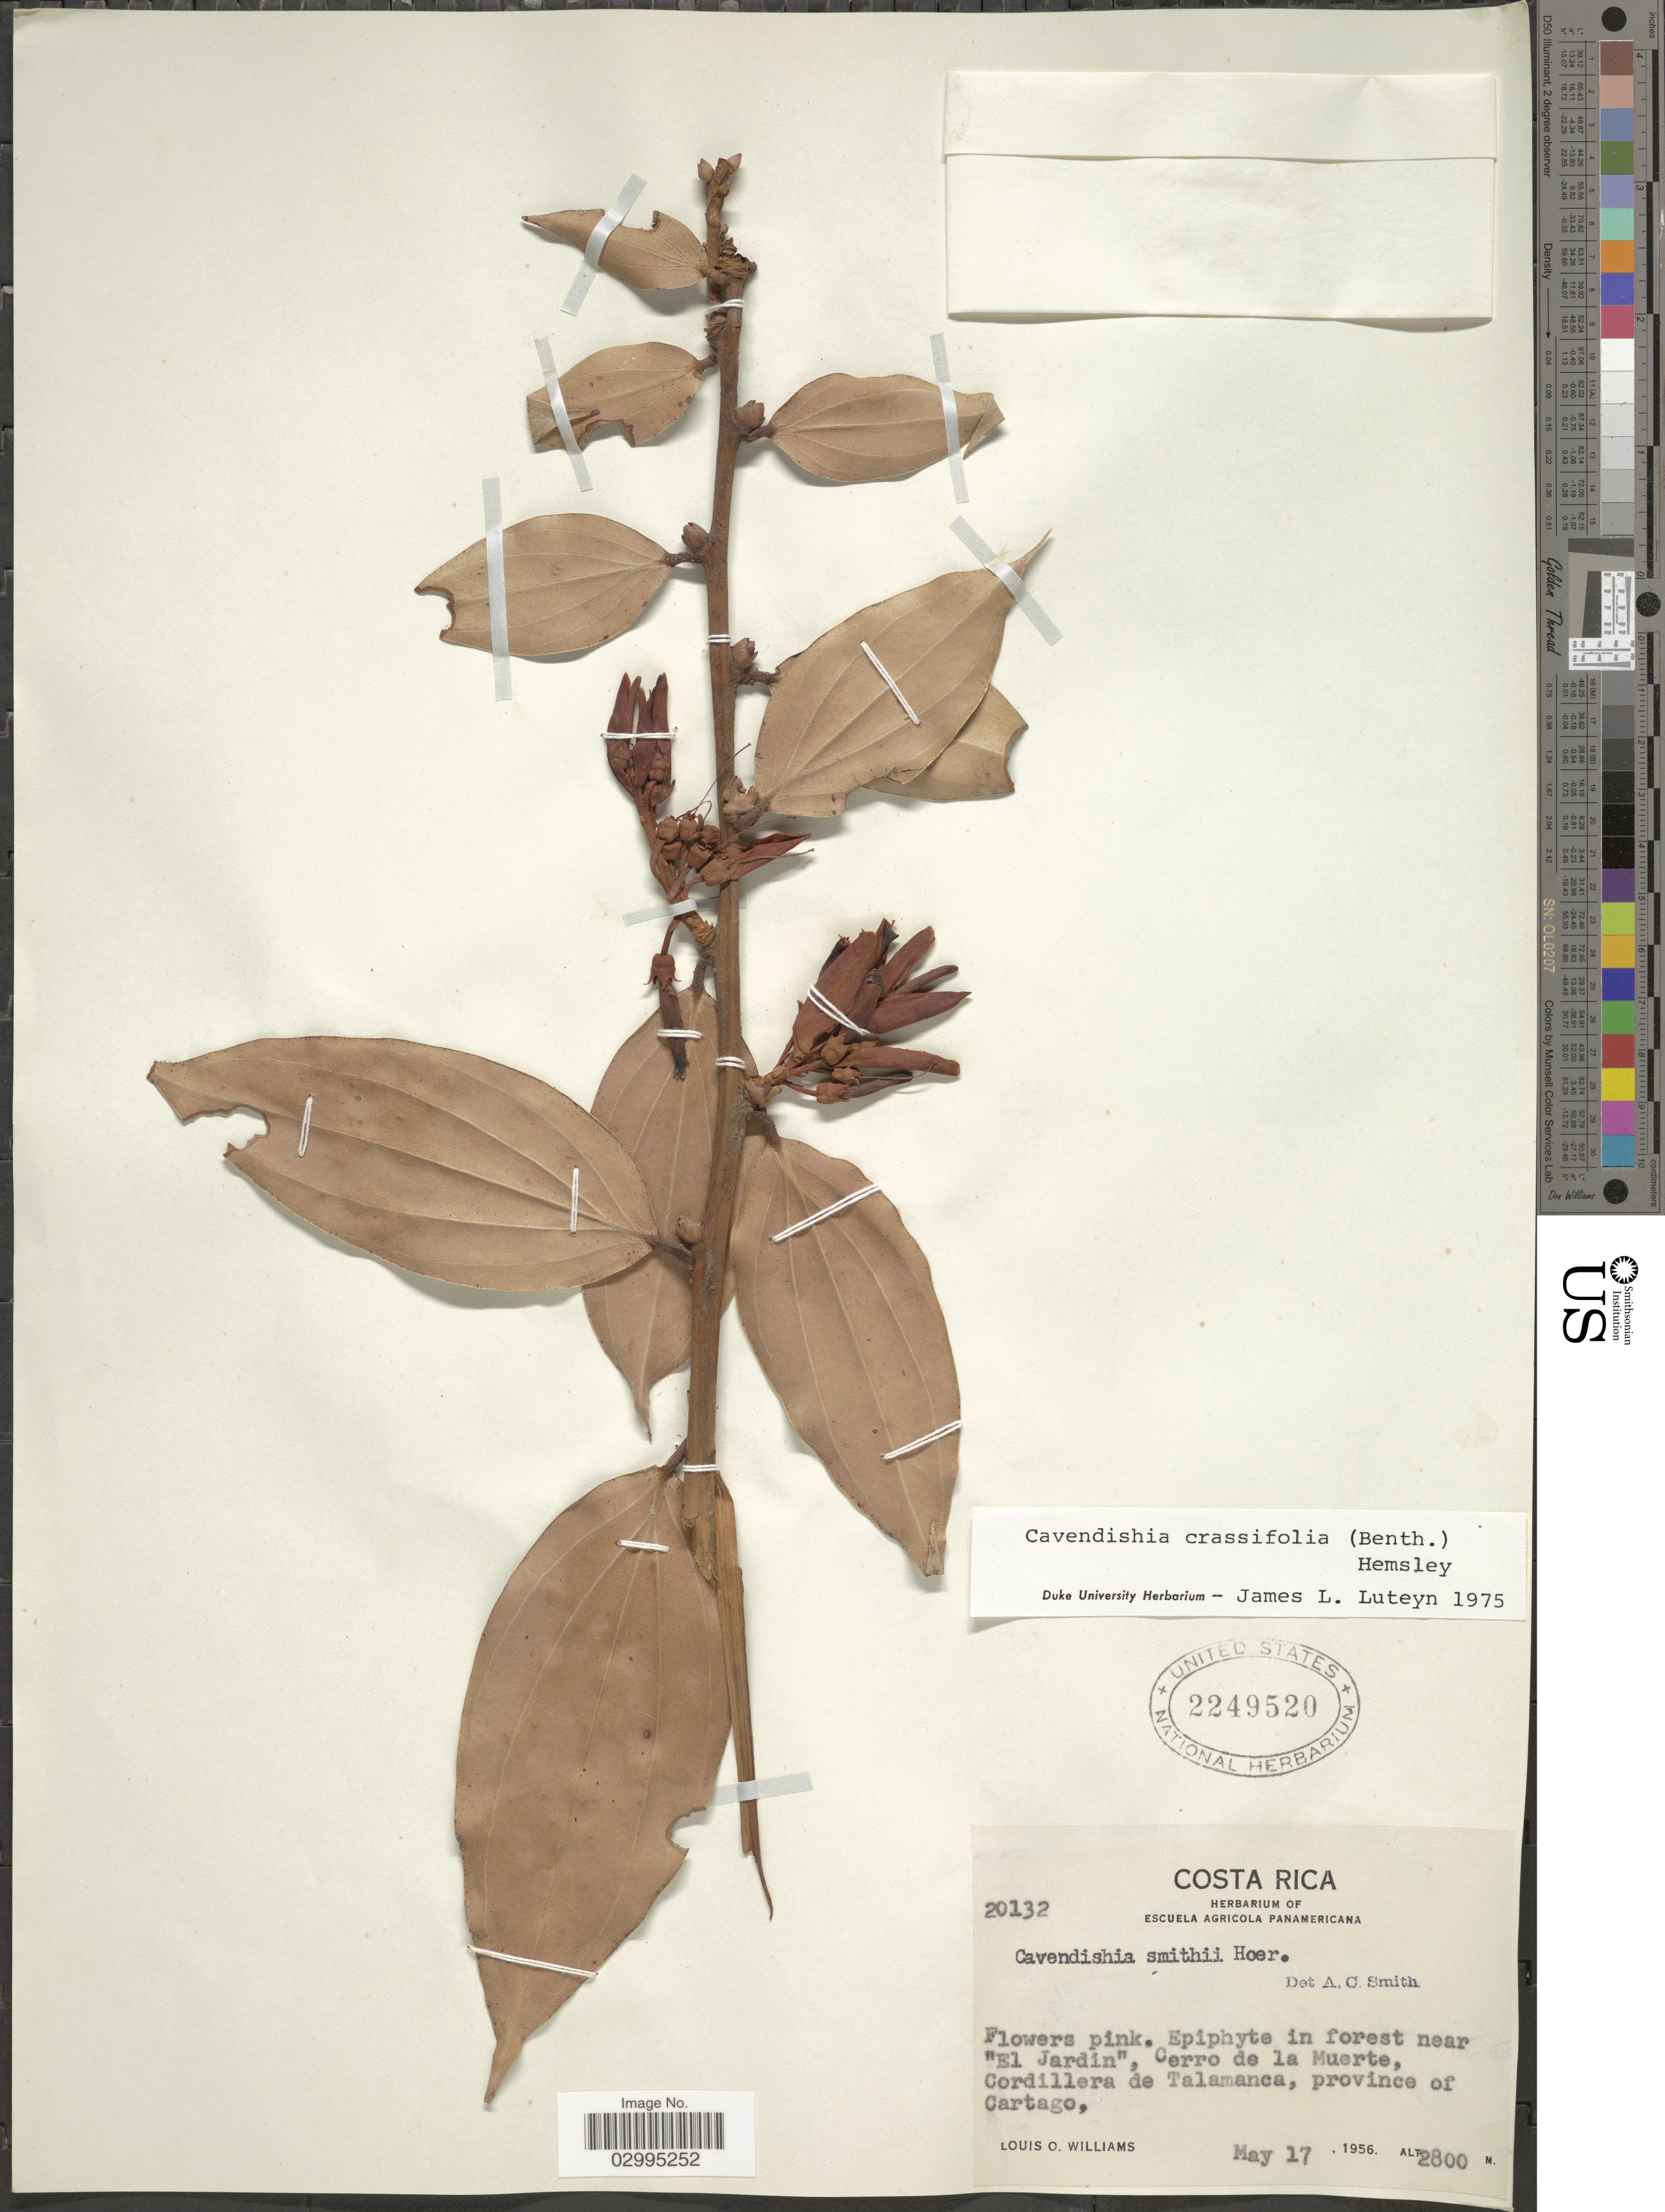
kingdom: Plantae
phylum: Tracheophyta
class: Magnoliopsida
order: Ericales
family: Ericaceae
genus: Cavendishia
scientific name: Cavendishia crassifolia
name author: (Benth.) Hemsl.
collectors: L. O. Williams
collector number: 20132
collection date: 1956-05-17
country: Costa Rica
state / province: Cartago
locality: Near "El Jardin", Cerro de la Muerte, Cordillera de Talamanca.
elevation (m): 2800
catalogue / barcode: US 2249520